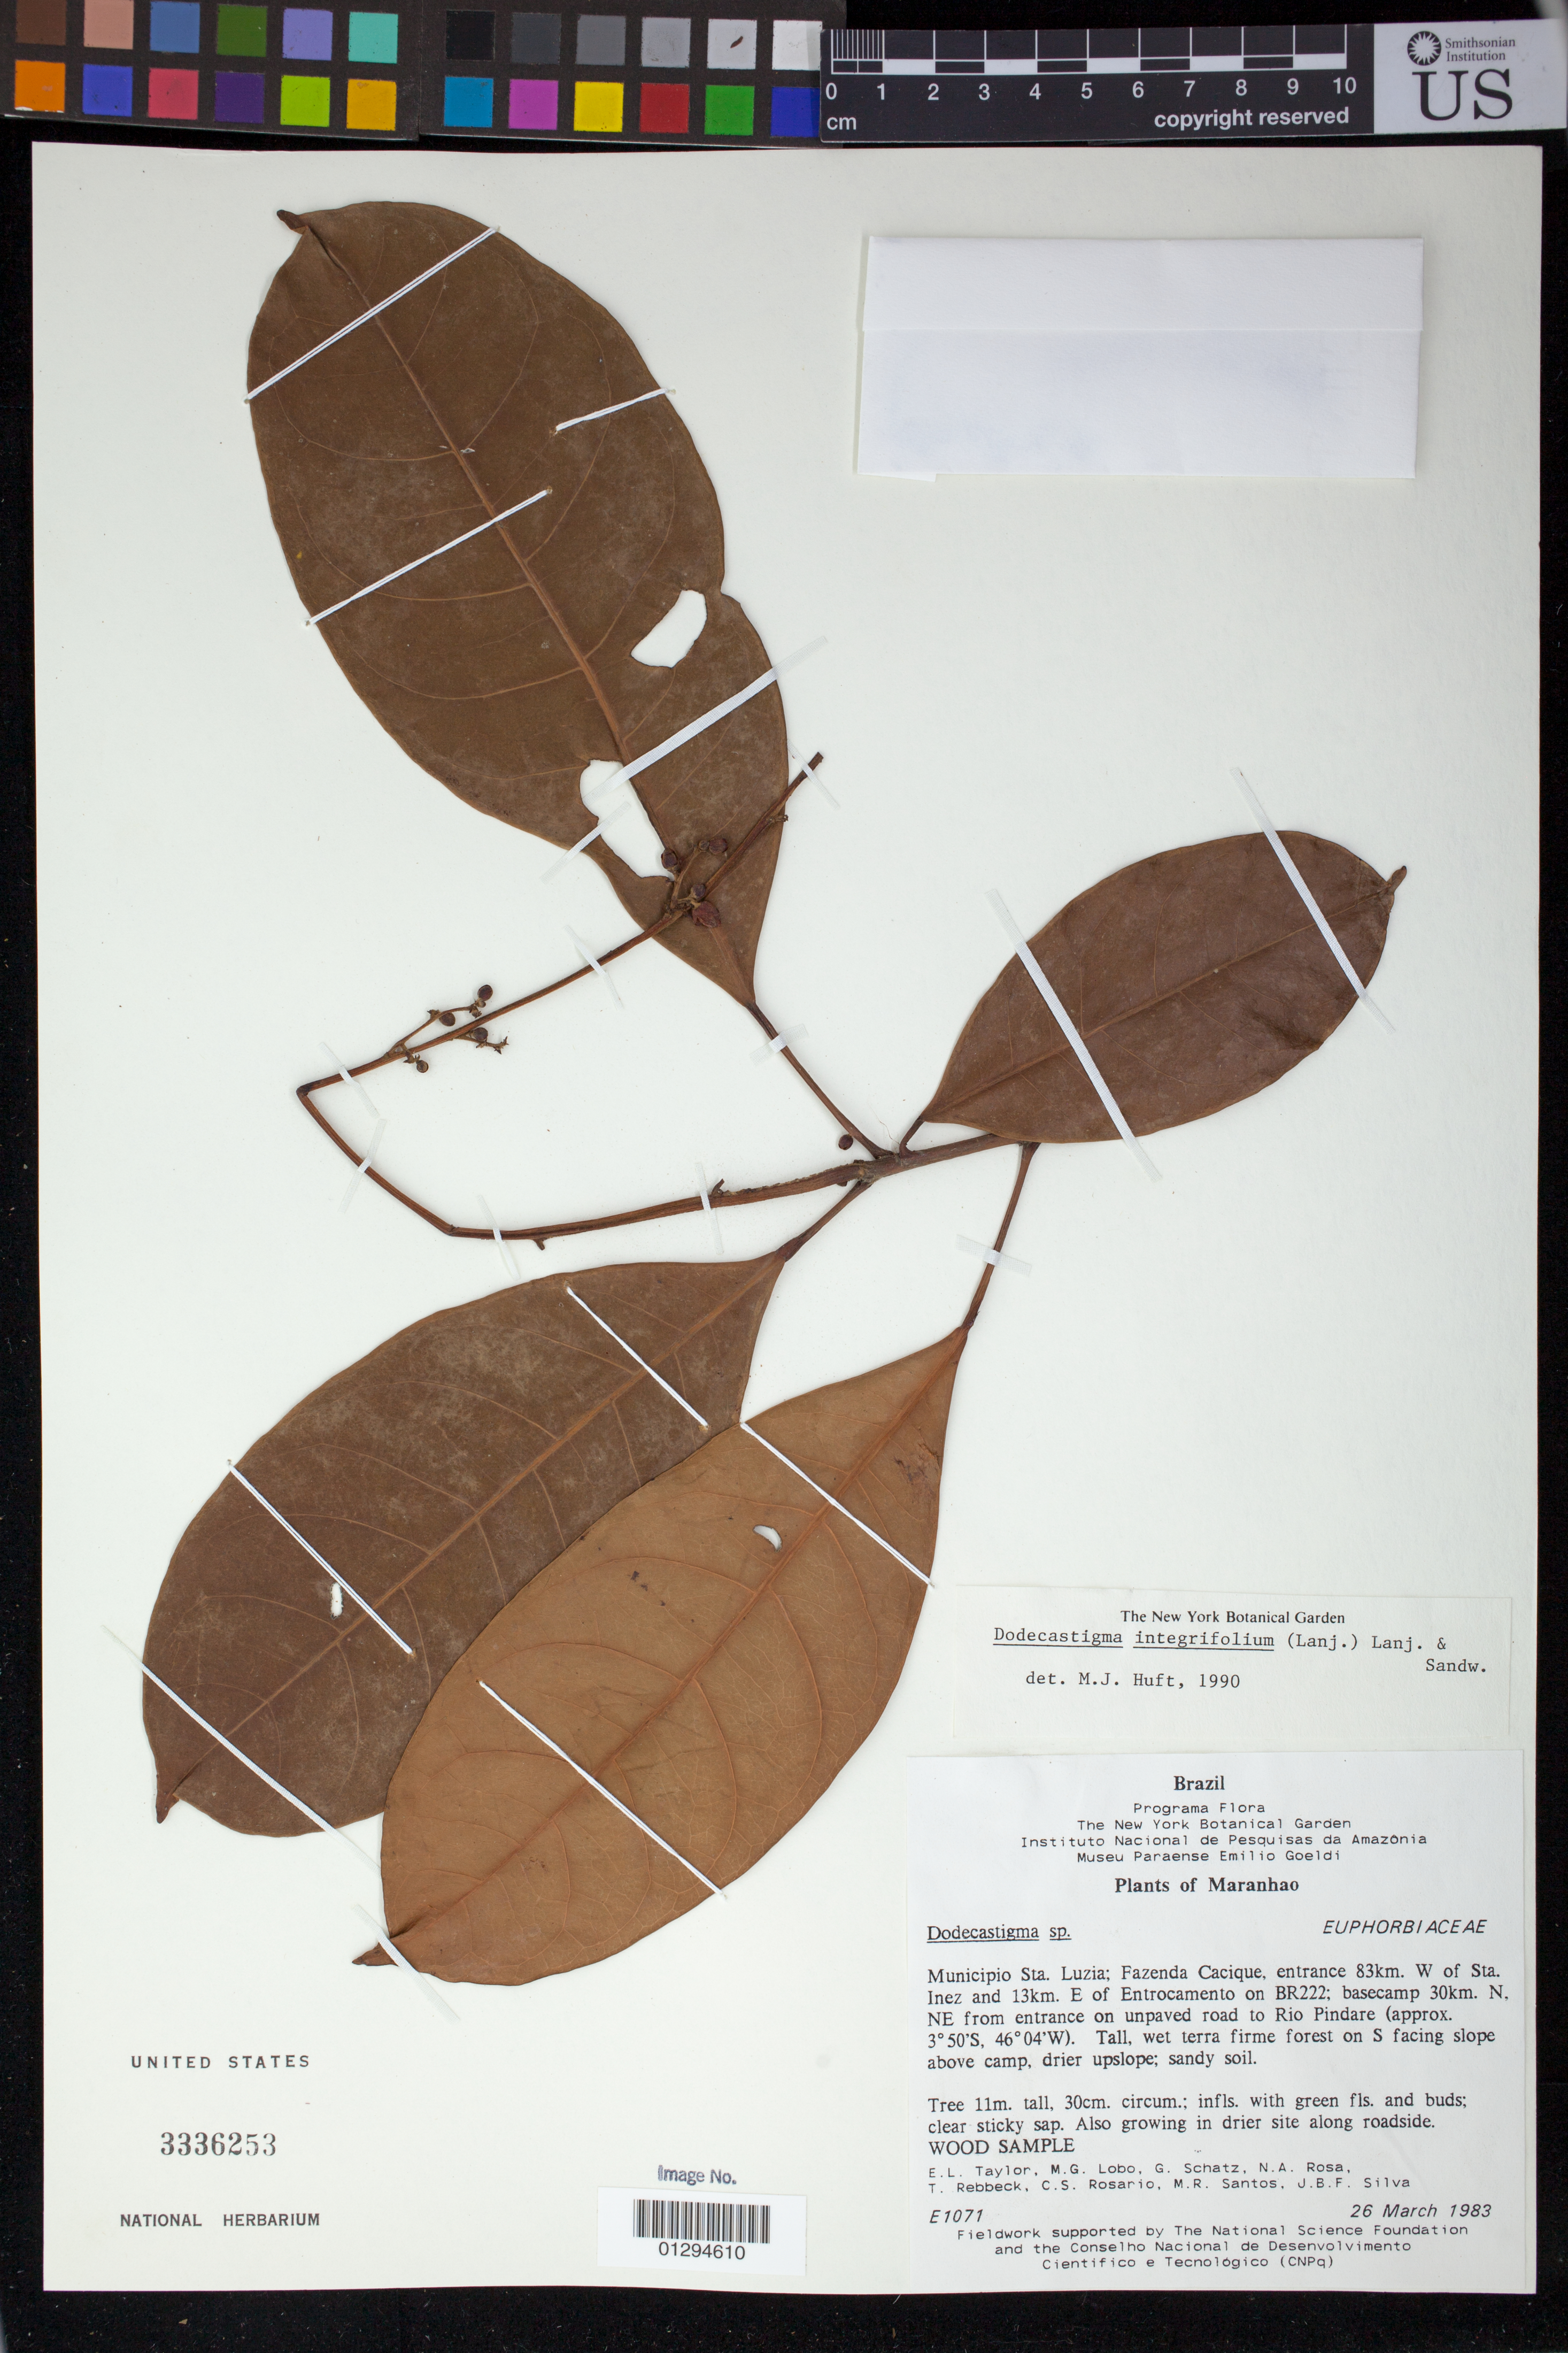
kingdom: Plantae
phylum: Tracheophyta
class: Magnoliopsida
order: Malpighiales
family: Euphorbiaceae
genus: Dodecastigma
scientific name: Dodecastigma integrifolium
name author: (Lanj.) Lanj. & Sandwith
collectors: E. L. G. Taylor, M. Lobo, G. Schatz, N. A. Rosa, T. Rebbeck, C. S. Rosário, M. R. dos Santos & J. B. Silva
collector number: E1071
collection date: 1983-03-26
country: Brazil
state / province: Maranhao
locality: Muncipio Sta. Luzia; Fazenda Cacique, entrance 83km. W. of Sta. Inez and 13km. E of Entrocamento on BR222; basecamp 30km. N, NE from entrance on unpaved road to Rio Pindare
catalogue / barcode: US 3336253